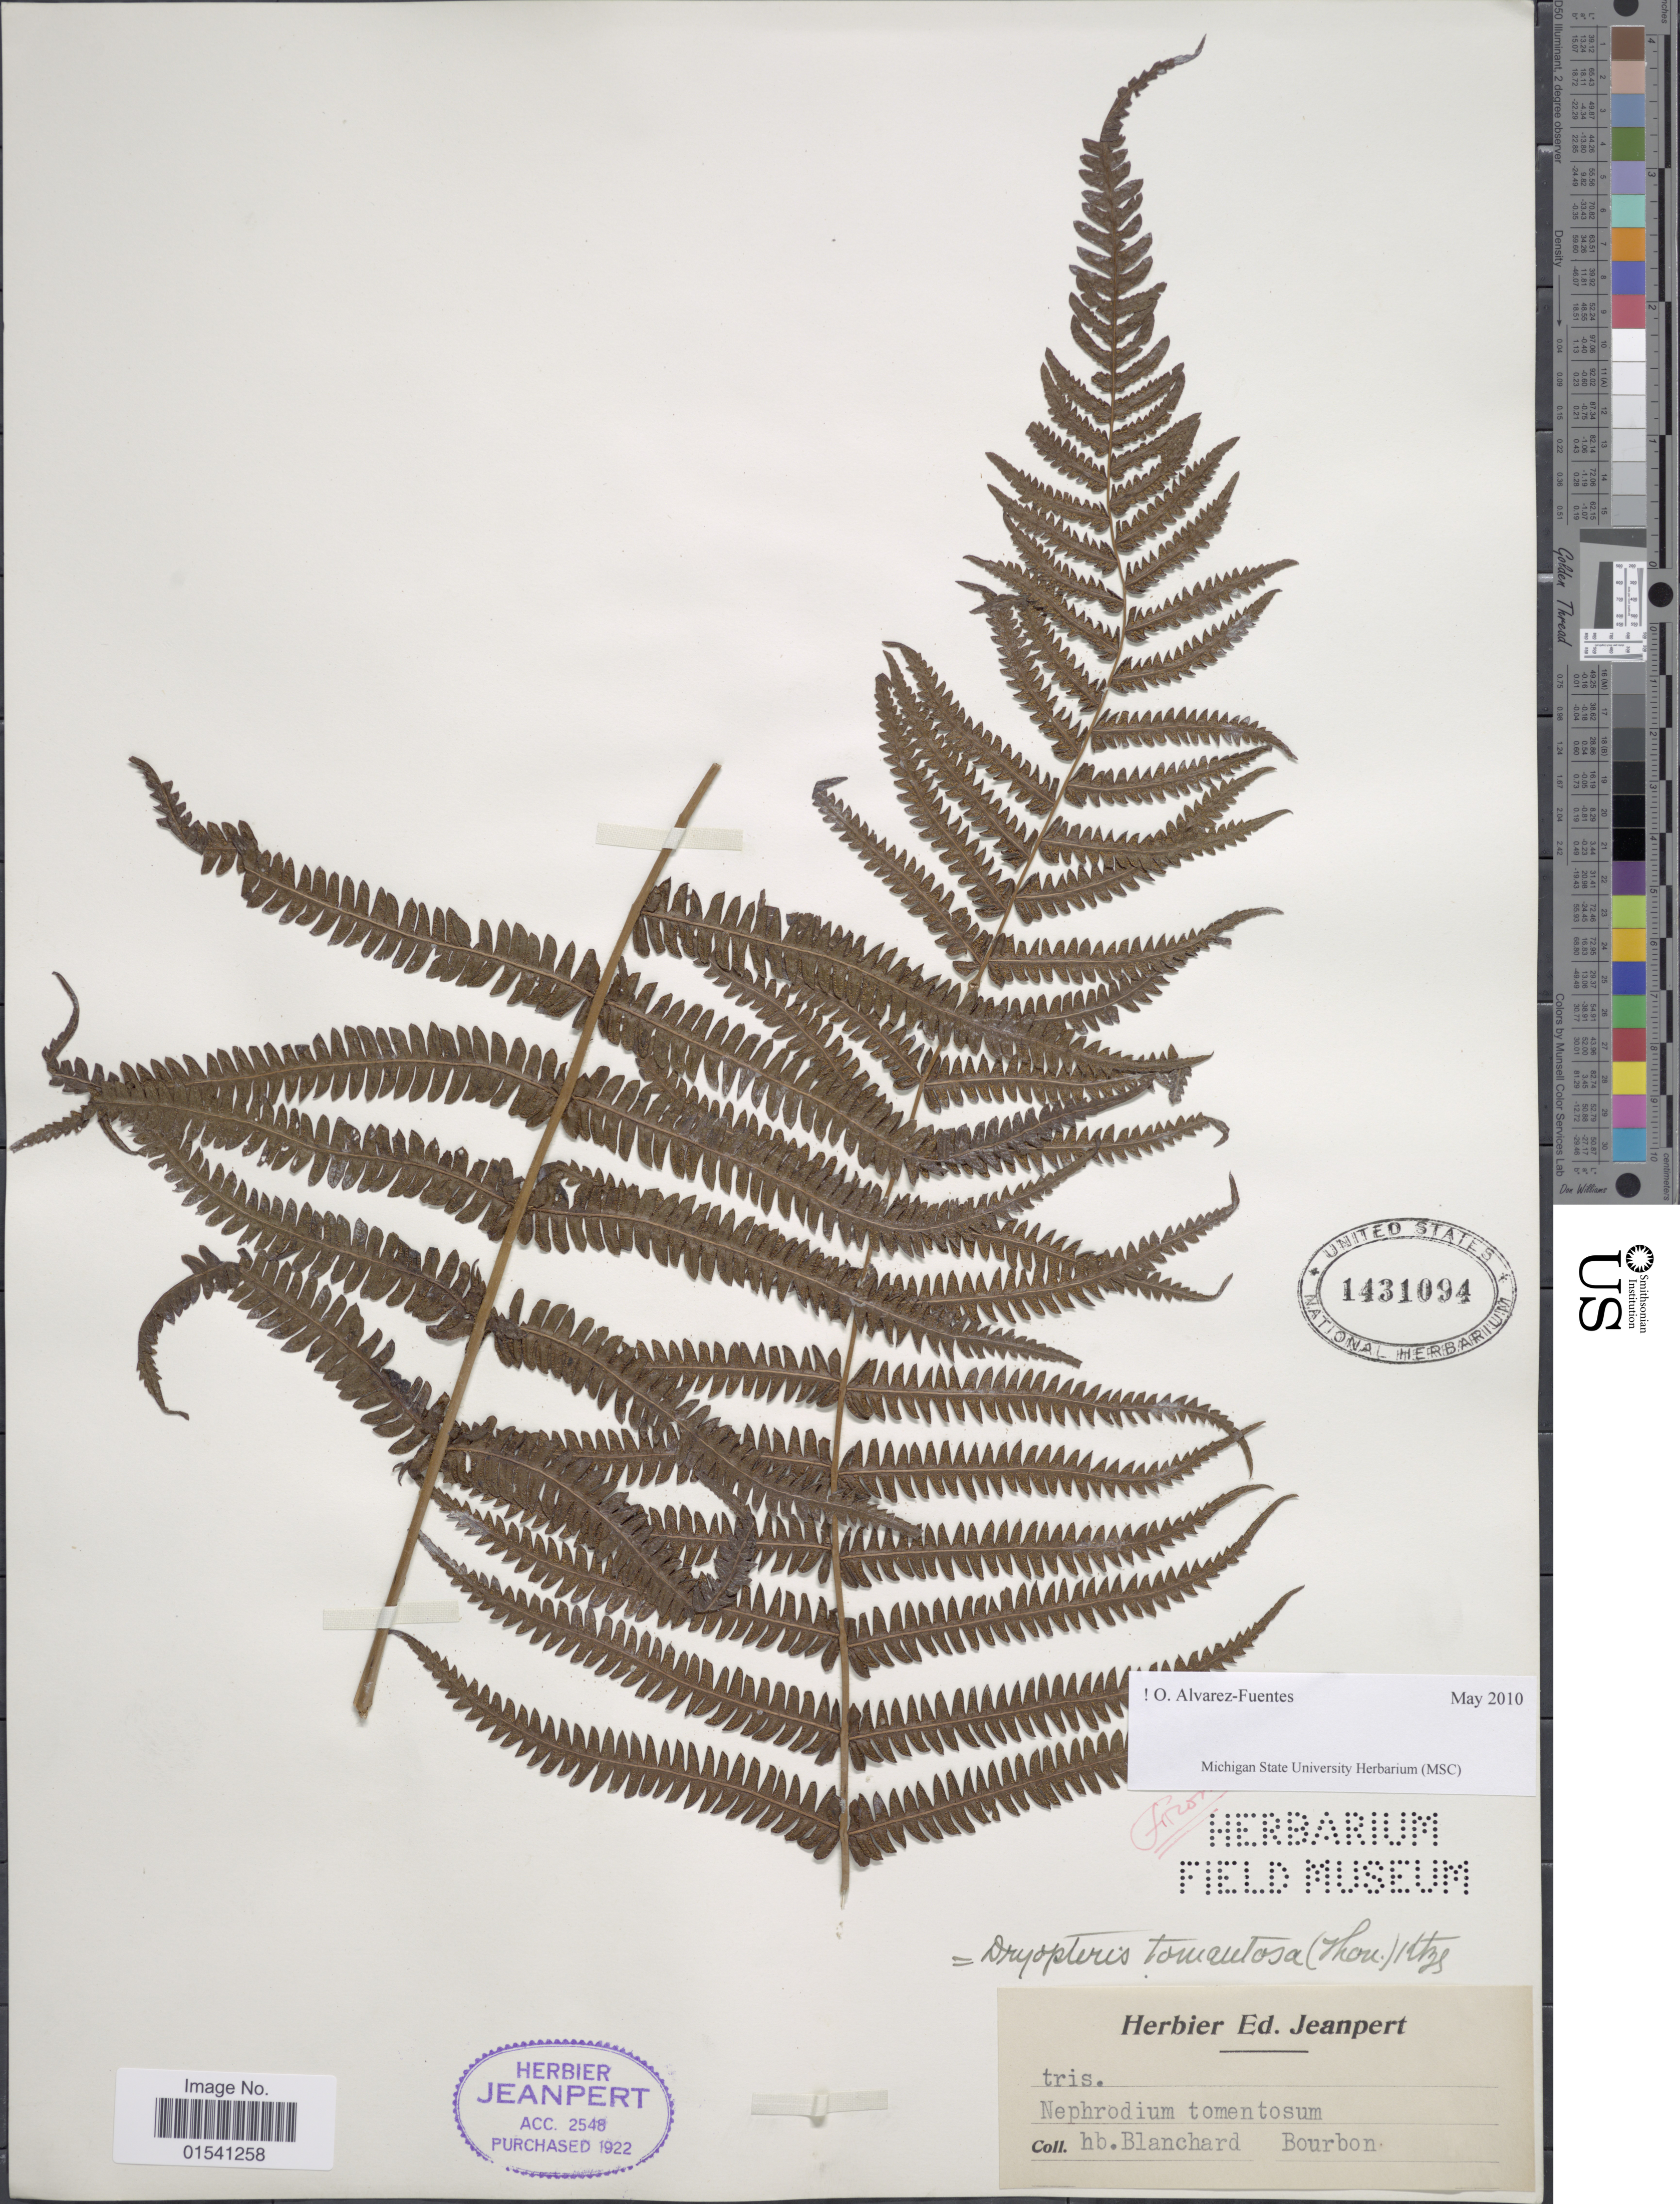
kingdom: Plantae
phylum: Tracheophyta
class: Polypodiopsida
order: Polypodiales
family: Thelypteridaceae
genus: Amauropelta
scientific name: Amauropelta tomentosa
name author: (Thouars) Holttum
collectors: ex herb. F. Blanchard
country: Reunion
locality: Bourbon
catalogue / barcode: US 1431094